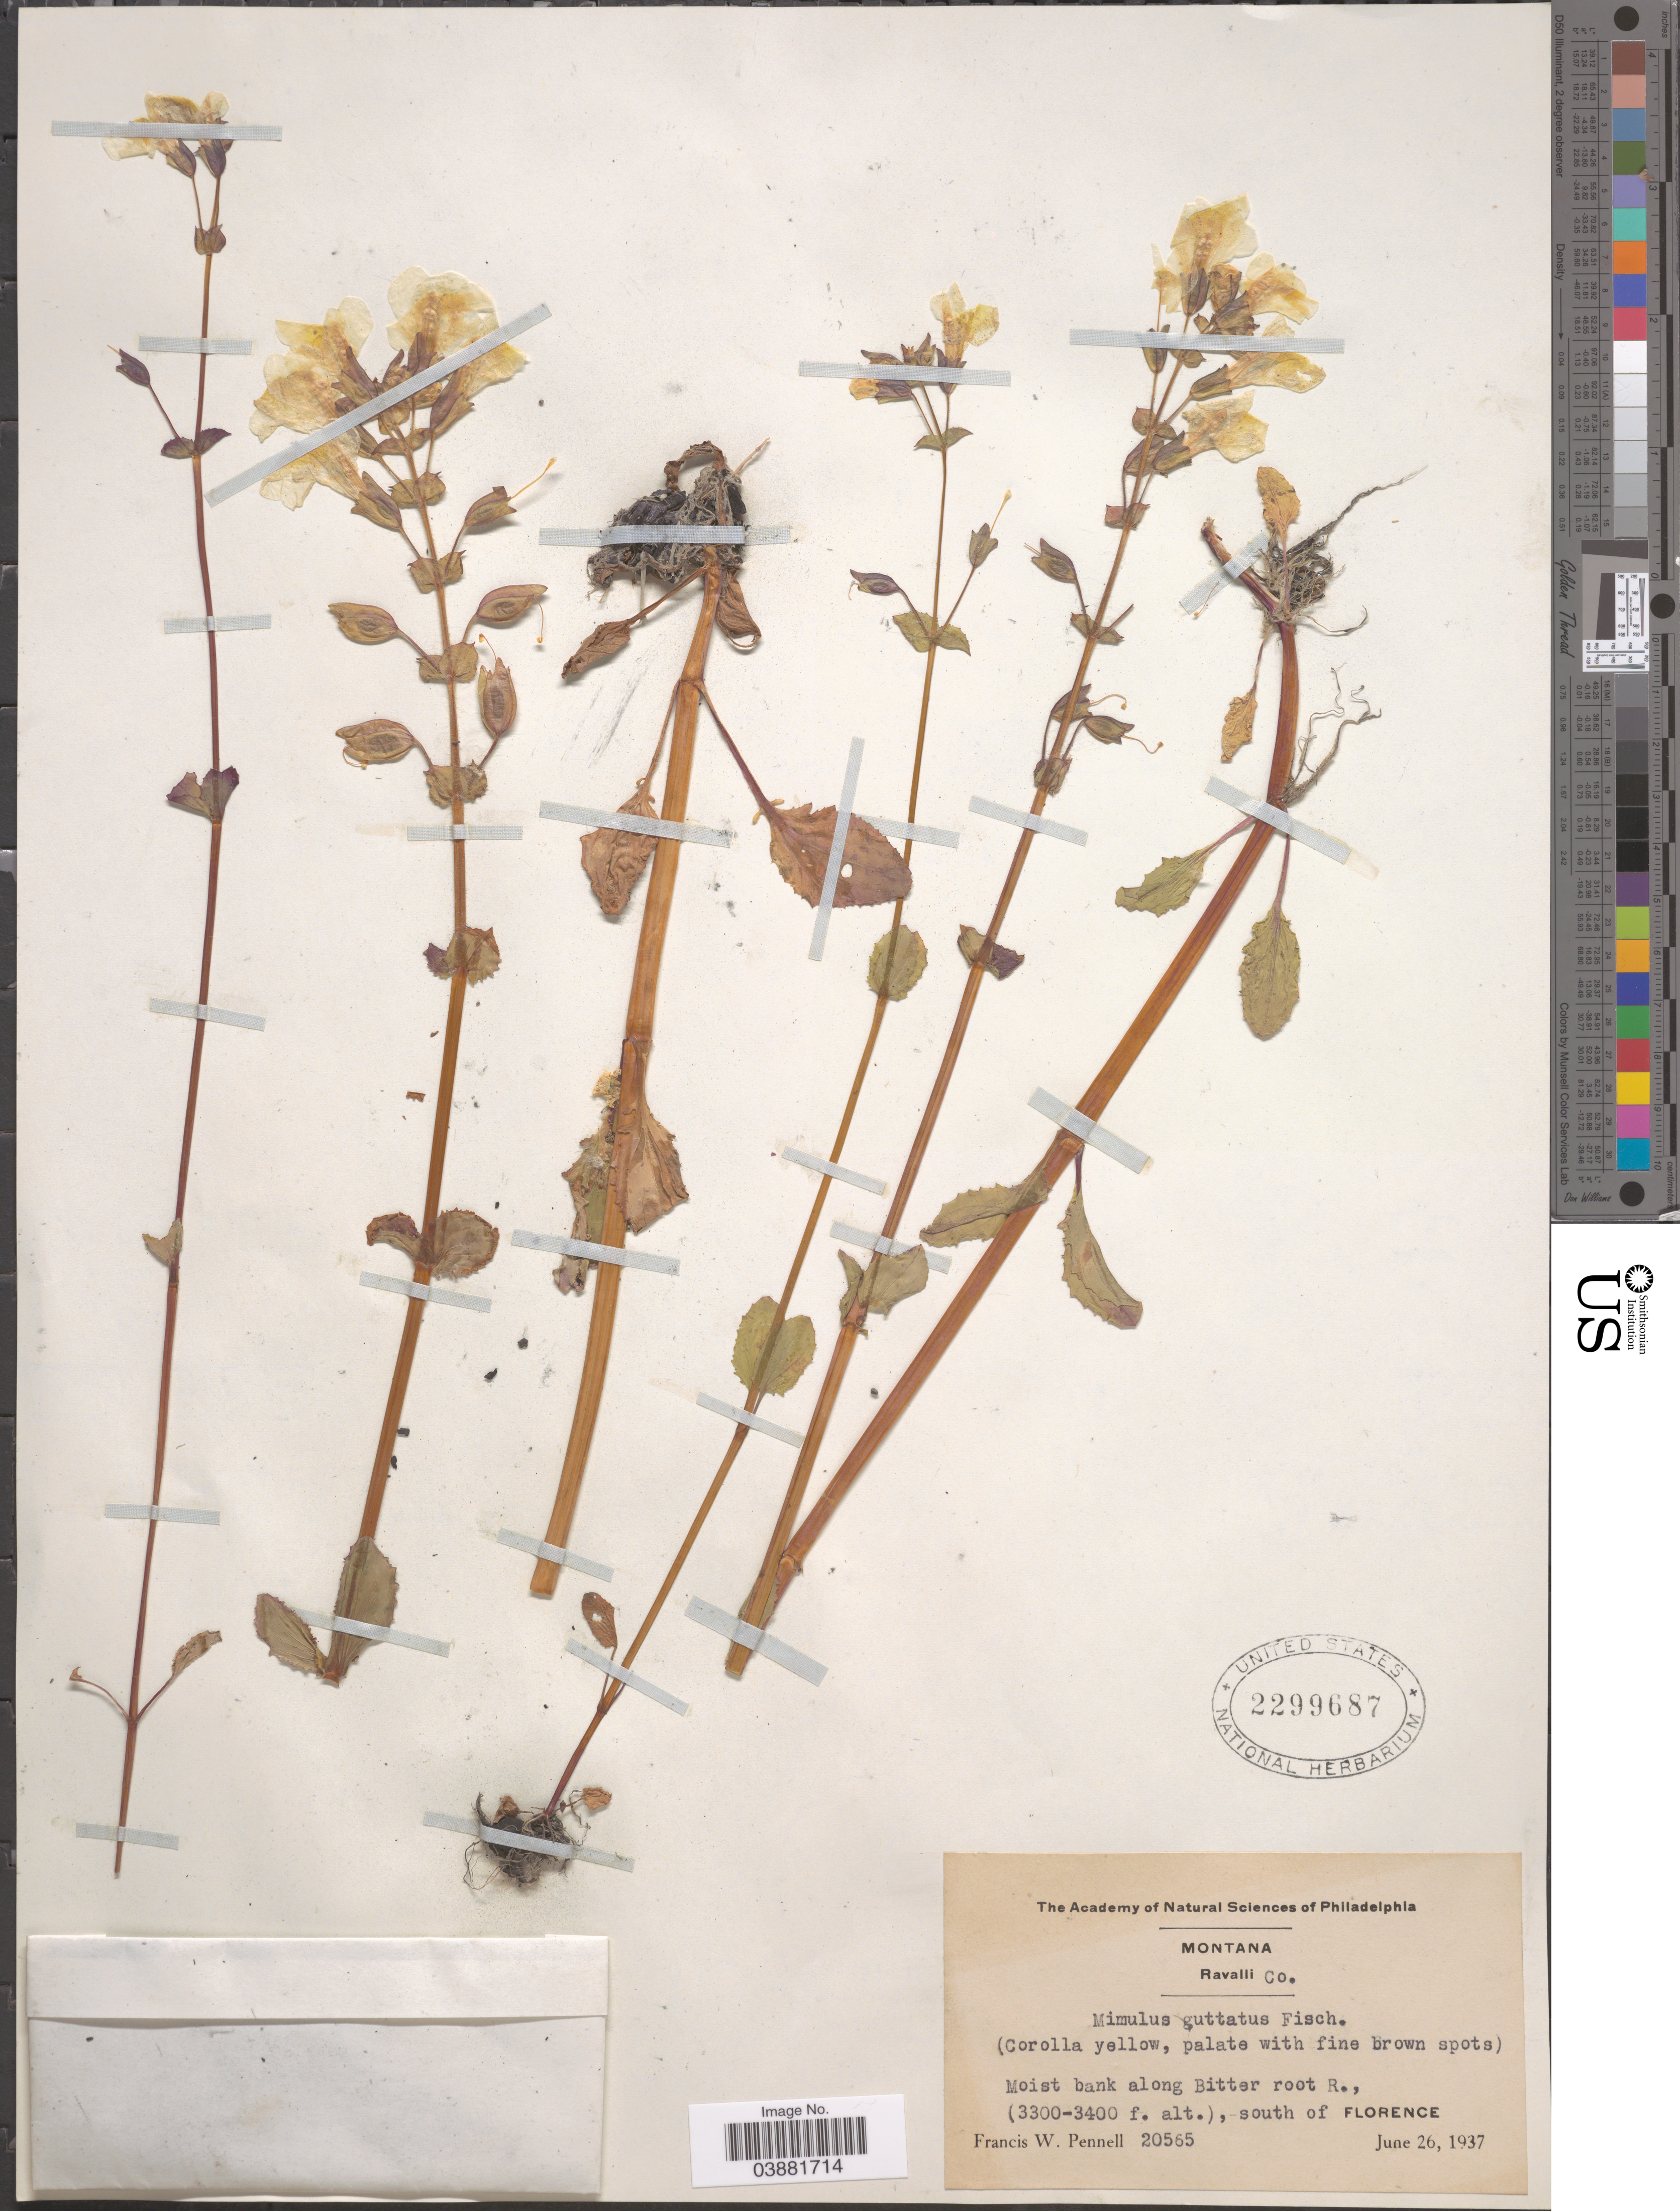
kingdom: Plantae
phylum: Tracheophyta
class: Magnoliopsida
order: Lamiales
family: Phrymaceae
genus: Mimulus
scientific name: Mimulus guttatus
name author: DC.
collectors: F. W. Pennell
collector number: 20565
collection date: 1937-06-26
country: United States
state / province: Montana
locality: Ravalli Co. Along Bitter root R., south of Florence.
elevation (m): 1006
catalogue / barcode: US 2299687